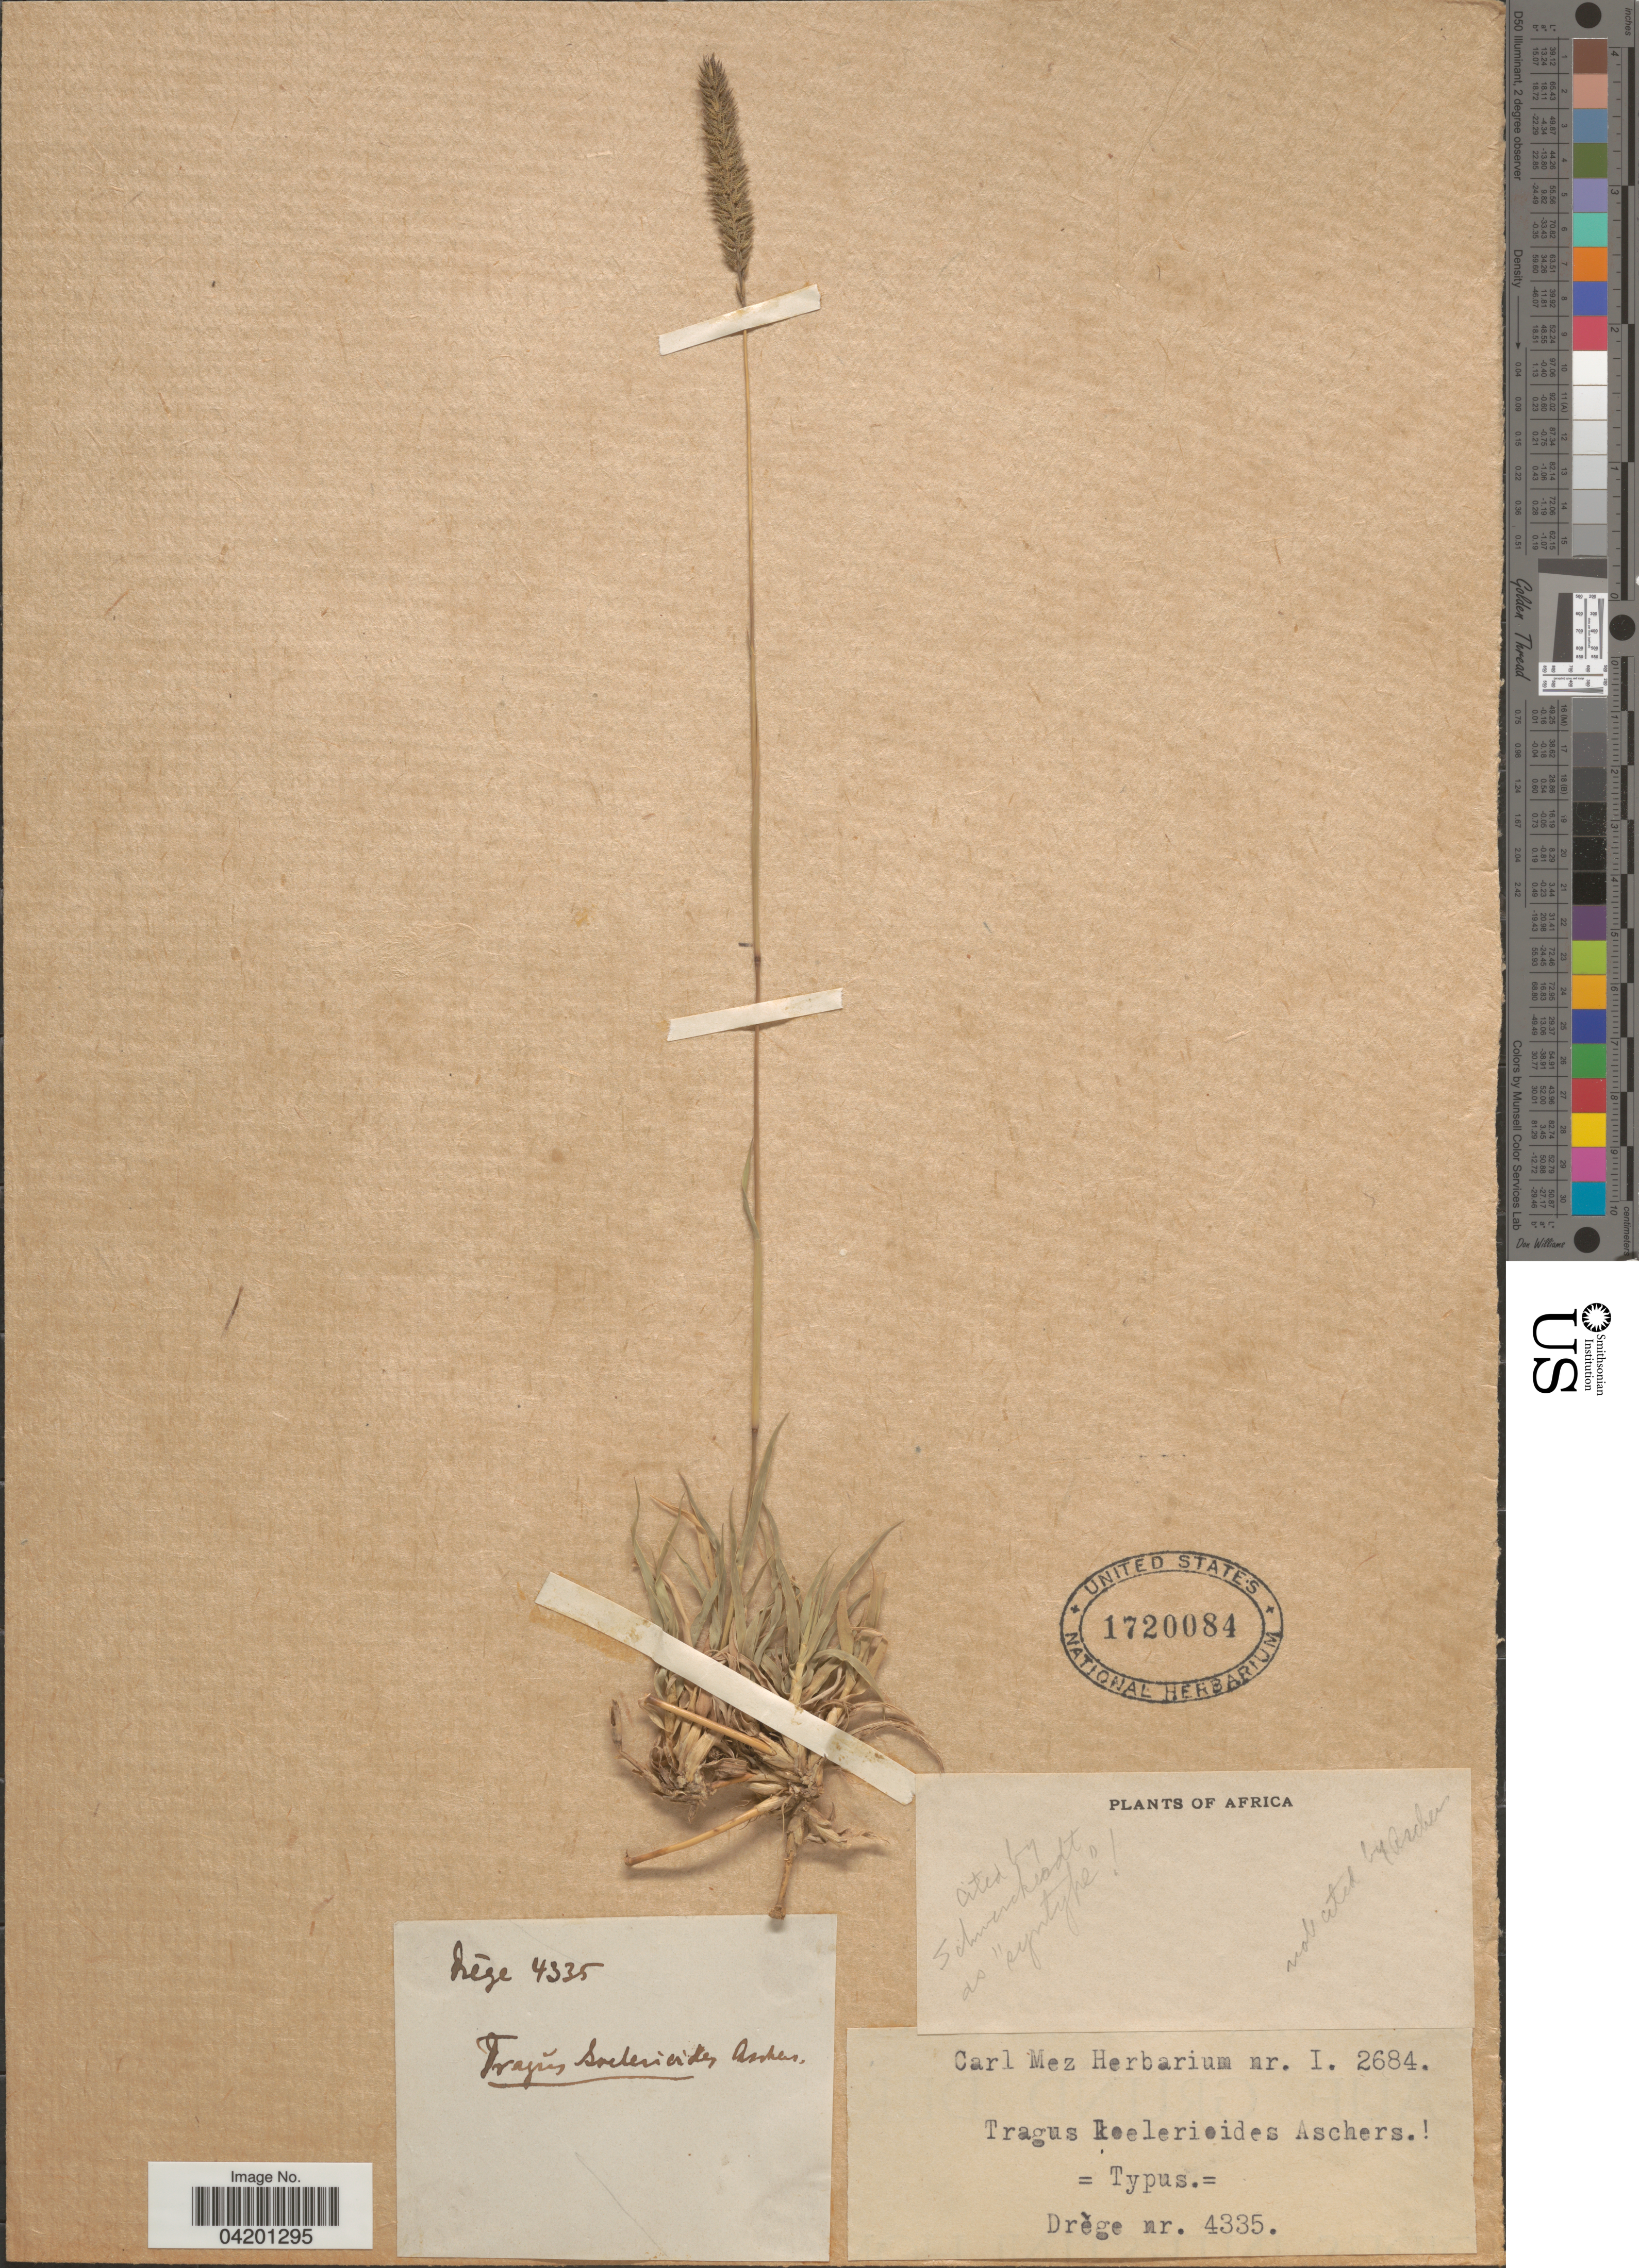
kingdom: Plantae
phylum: Tracheophyta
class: Liliopsida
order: Poales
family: Poaceae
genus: Tragus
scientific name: Tragus koelerioides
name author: Asch.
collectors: Drege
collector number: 4335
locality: Africa.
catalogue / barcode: US 1720084